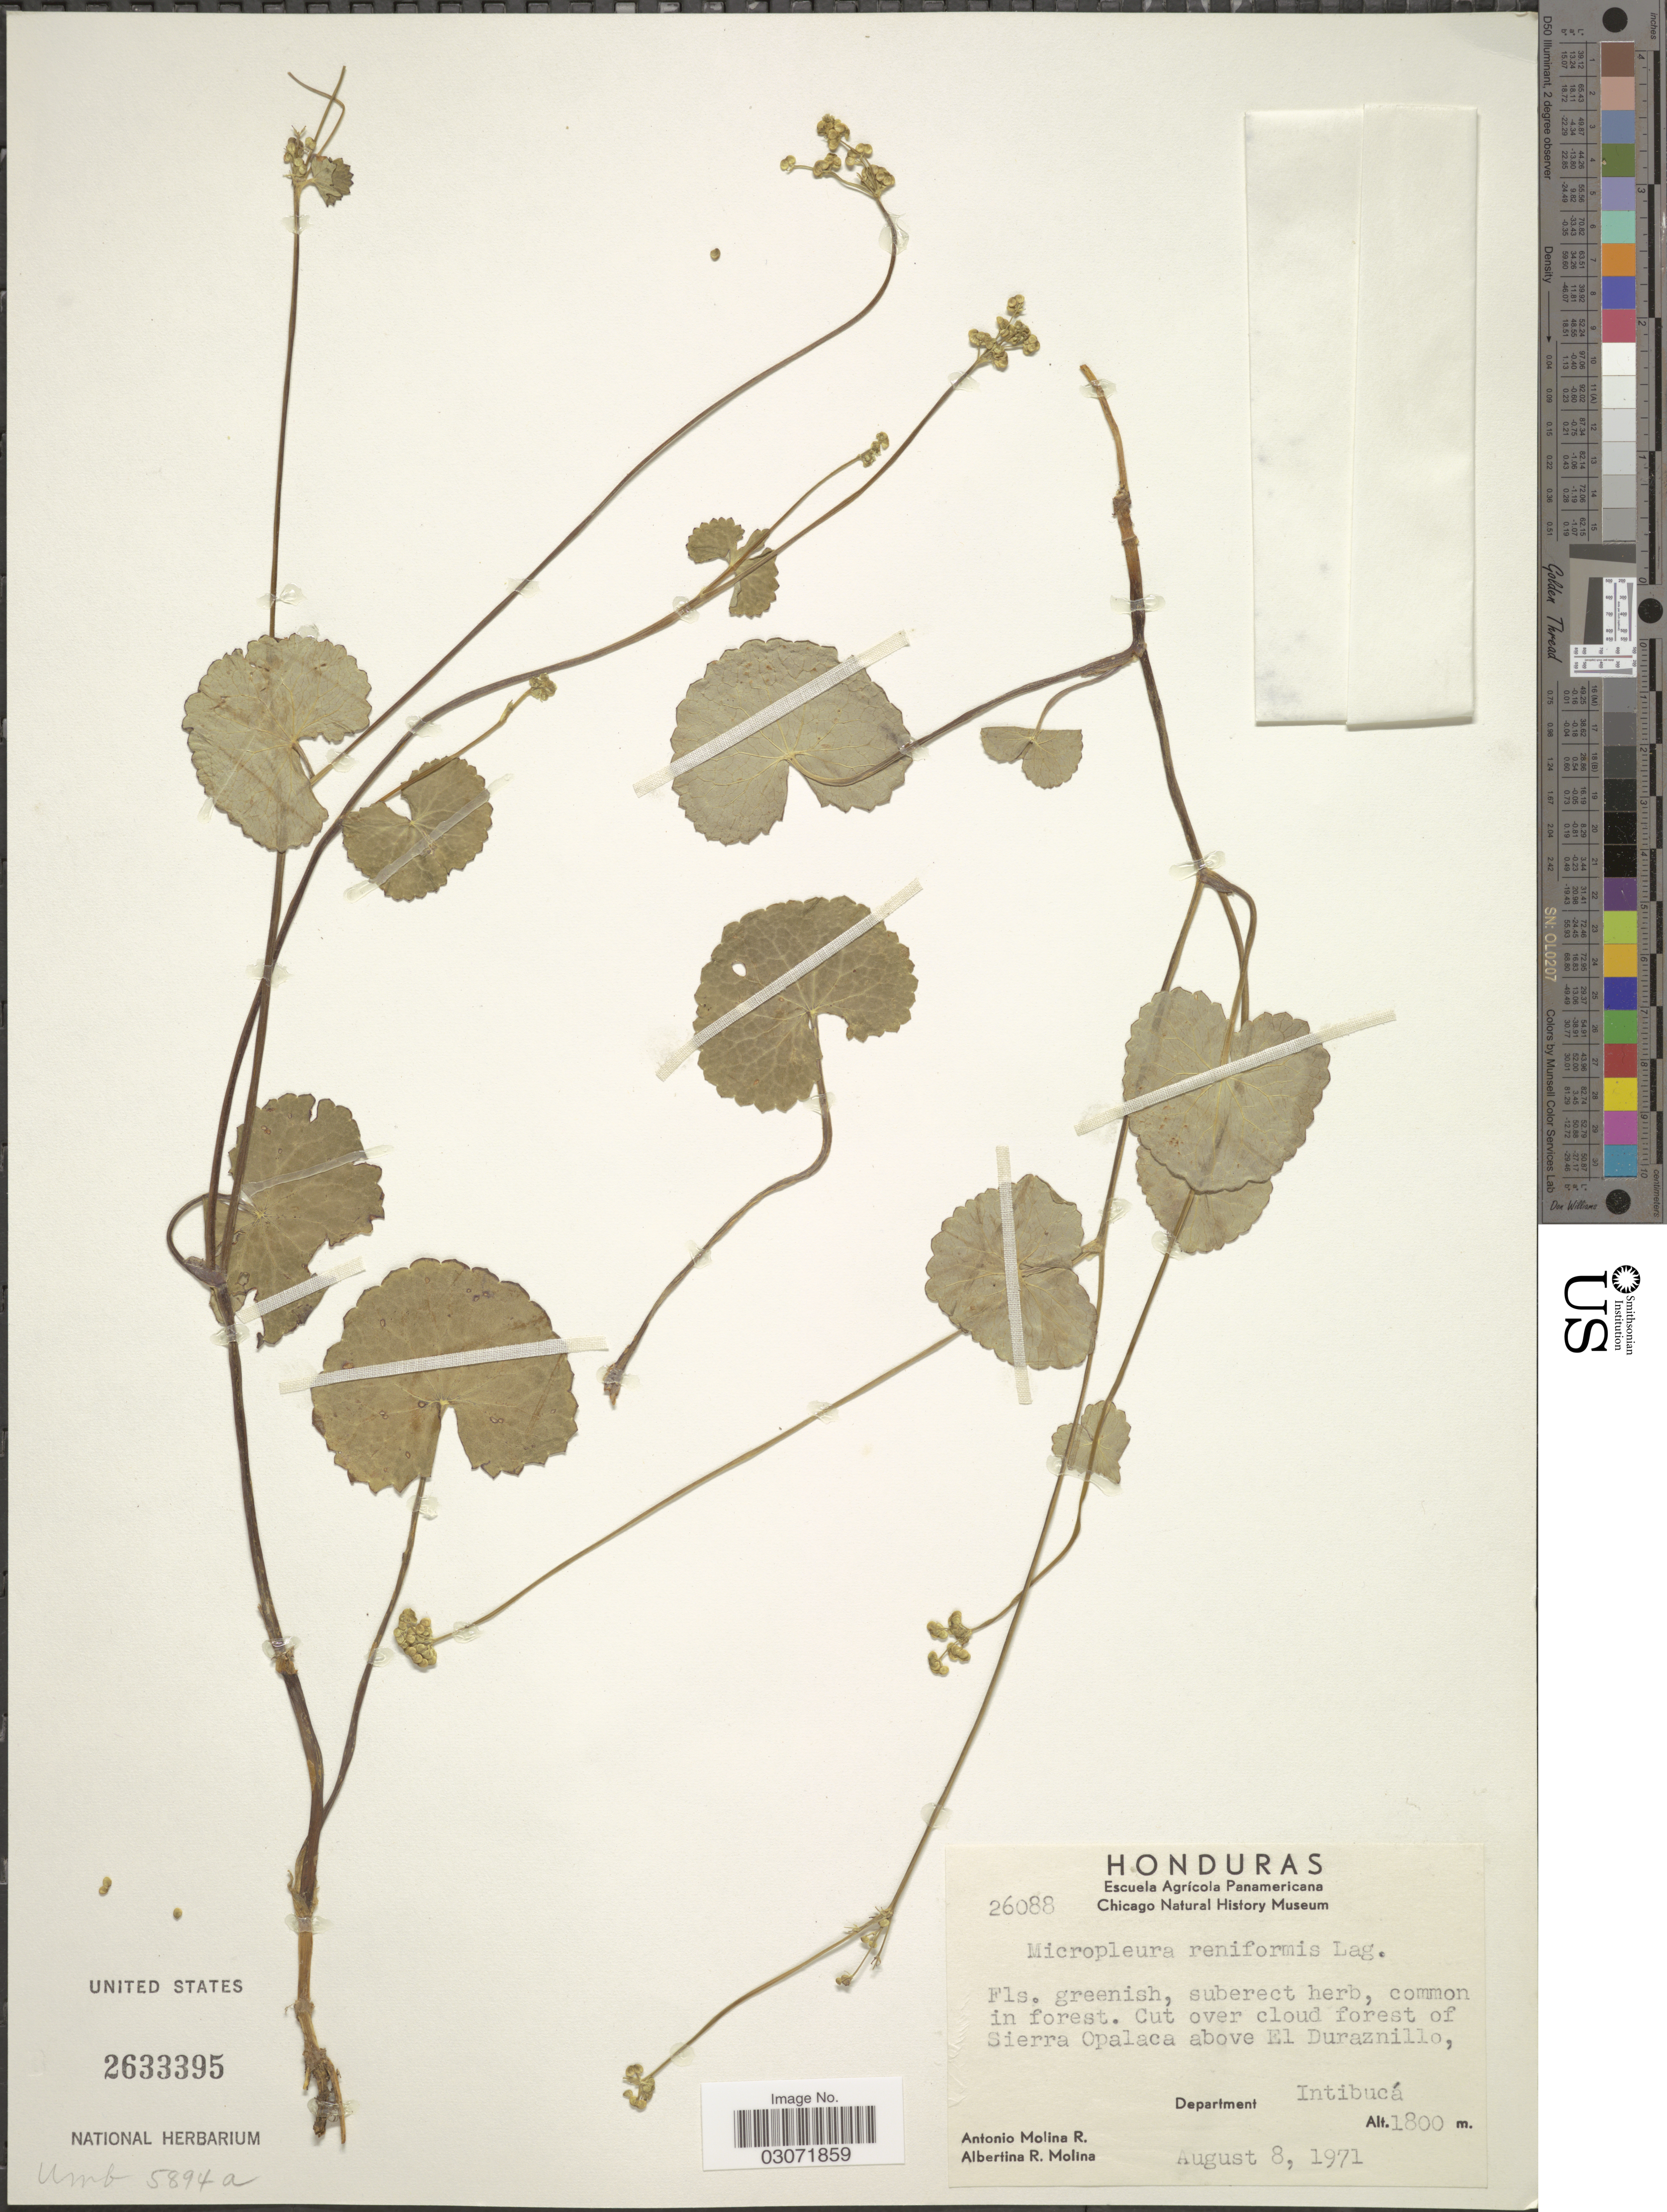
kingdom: Plantae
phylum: Tracheophyta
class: Magnoliopsida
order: Apiales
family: Apiaceae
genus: Micropleura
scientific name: Micropleura renifolia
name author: Lag.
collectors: A. Molina R. & A. R. Molina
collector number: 26088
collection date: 1971-08-08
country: Honduras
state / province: Intibuca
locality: Cut over cloud forest of Sierra Opalaca above El Duraznillo, Department Intibucá.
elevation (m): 1800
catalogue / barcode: US 2633395